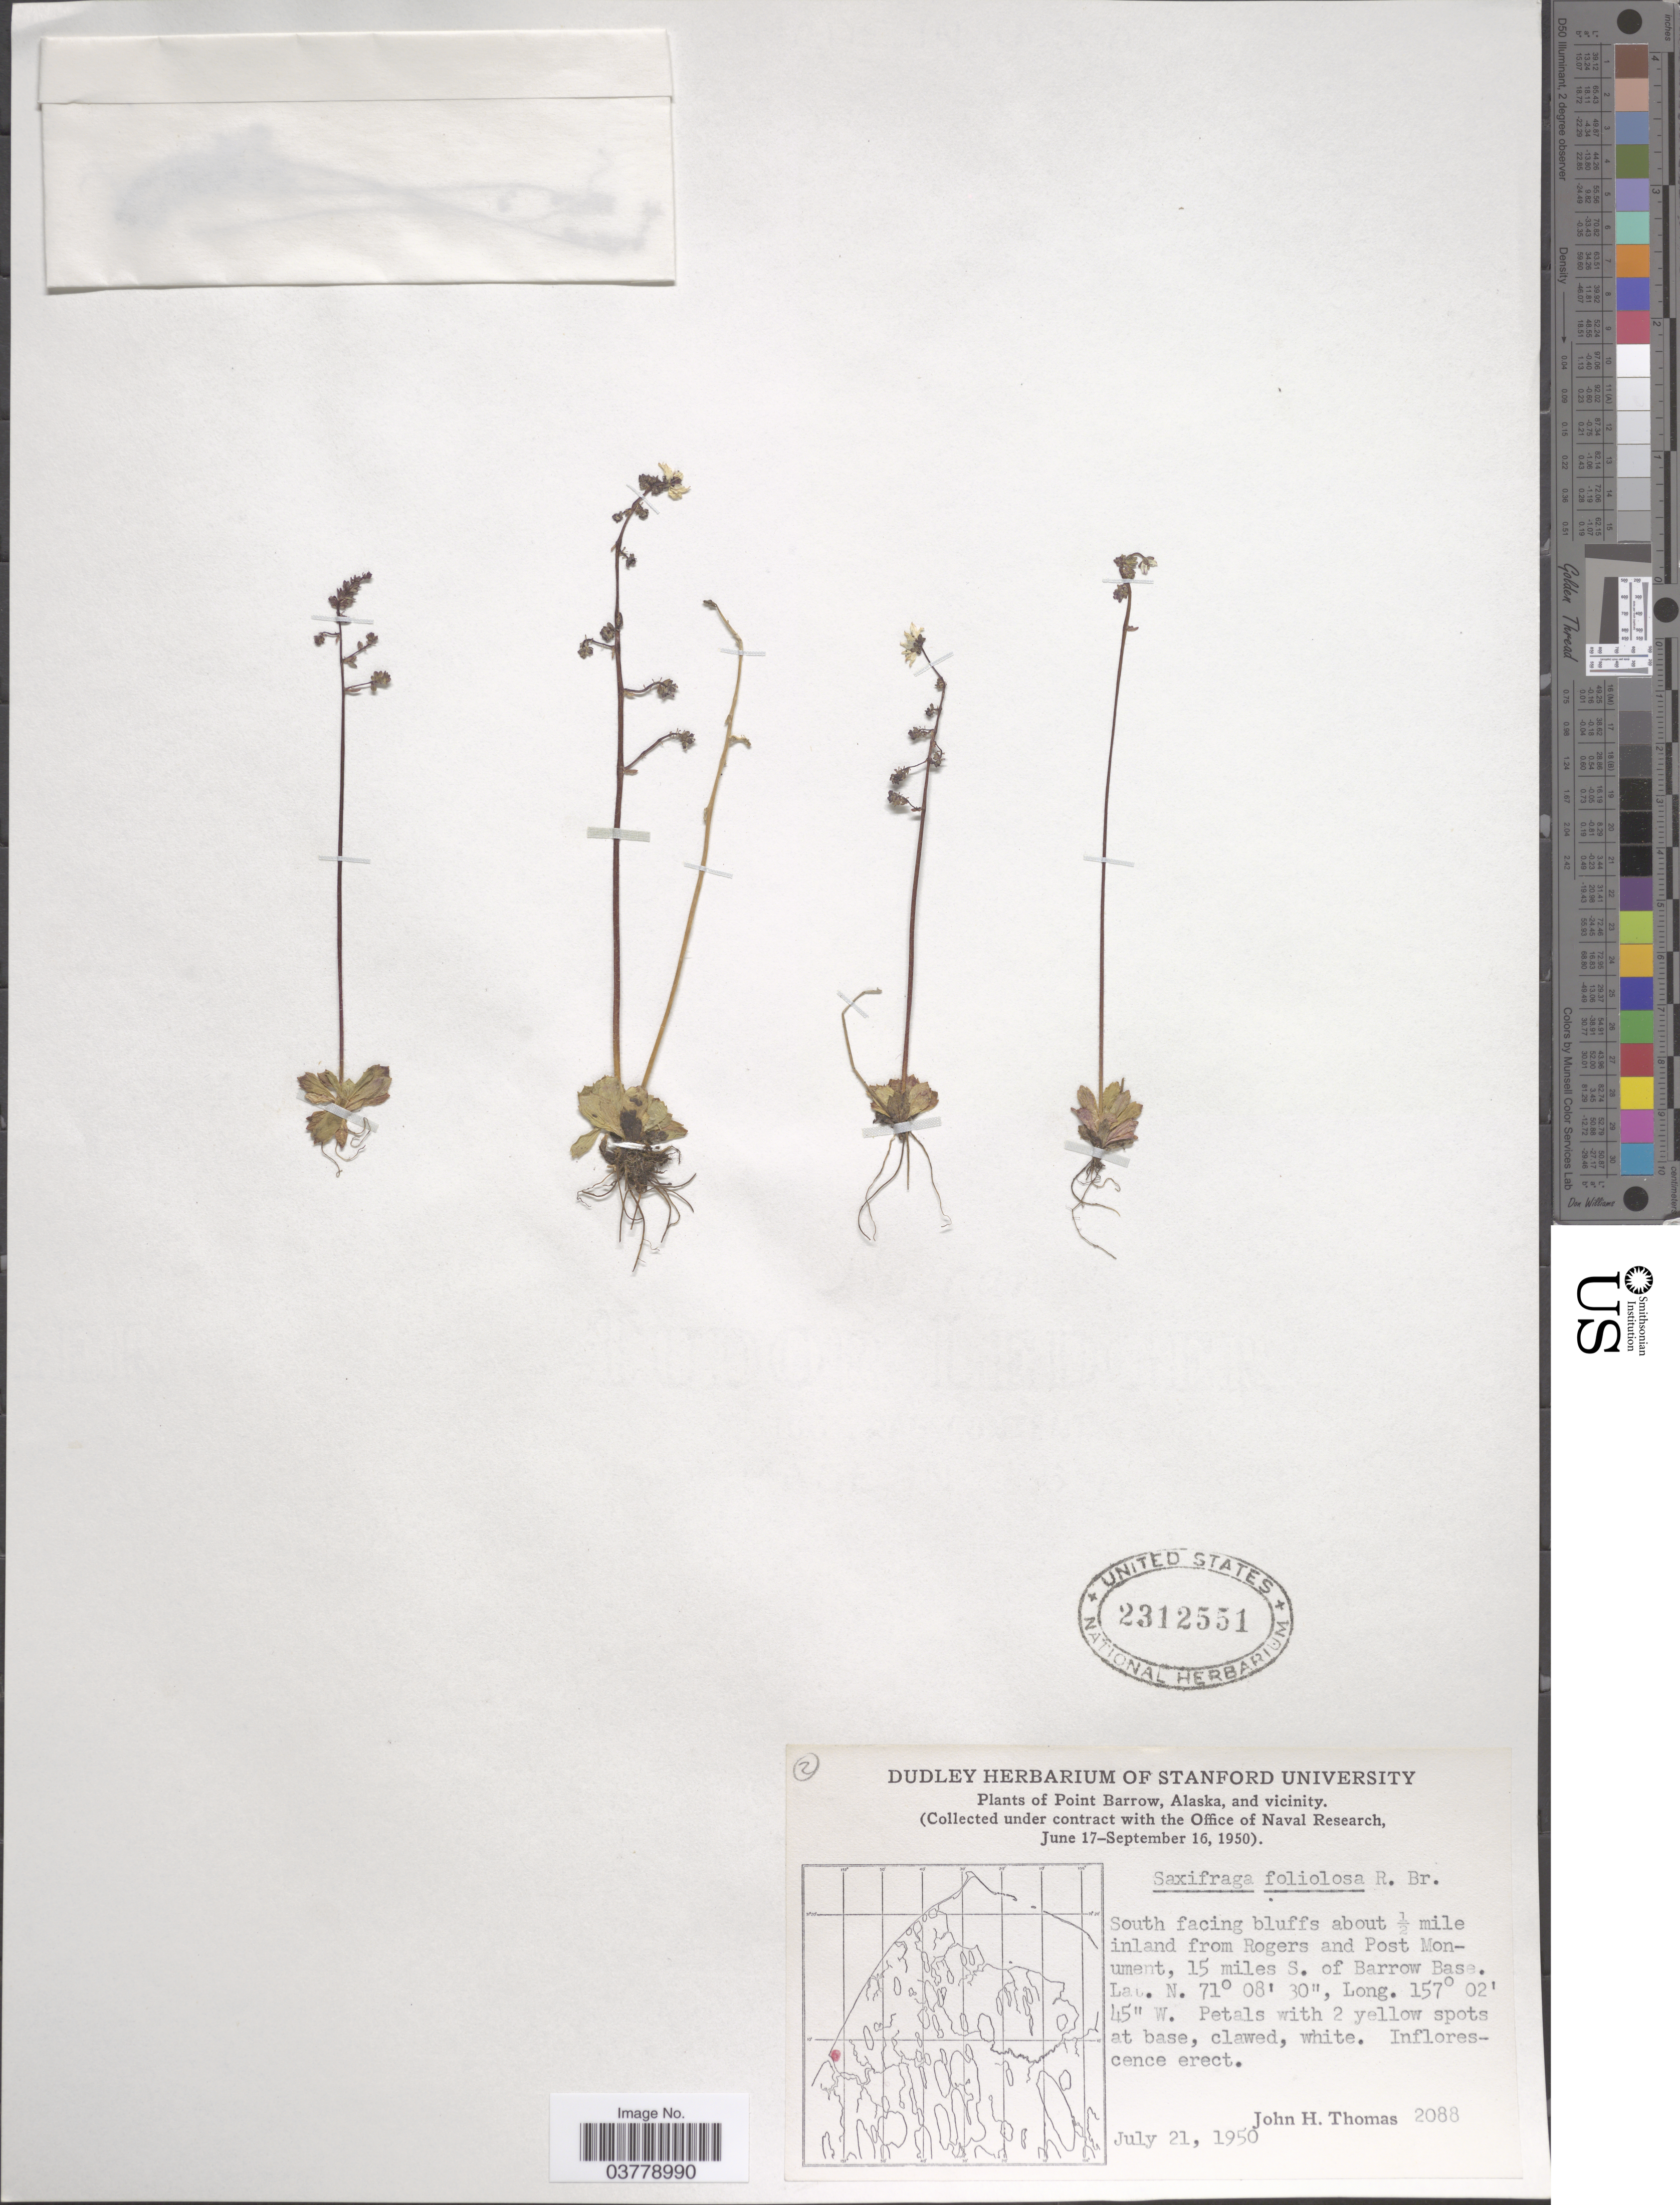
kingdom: Plantae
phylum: Tracheophyta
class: Magnoliopsida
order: Saxifragales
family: Saxifragaceae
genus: Micranthes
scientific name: Micranthes foliolosa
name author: (R. Br.) Gornall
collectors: J. H. Thomas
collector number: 2088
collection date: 1950-07-21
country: United States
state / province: Alaska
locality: Point Barrow, Alaska, and vicinity. South facing bluffs about ½ mile inland from Rogers and Post Monument, 15 miles S. of Barrow Base.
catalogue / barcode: US 2312551